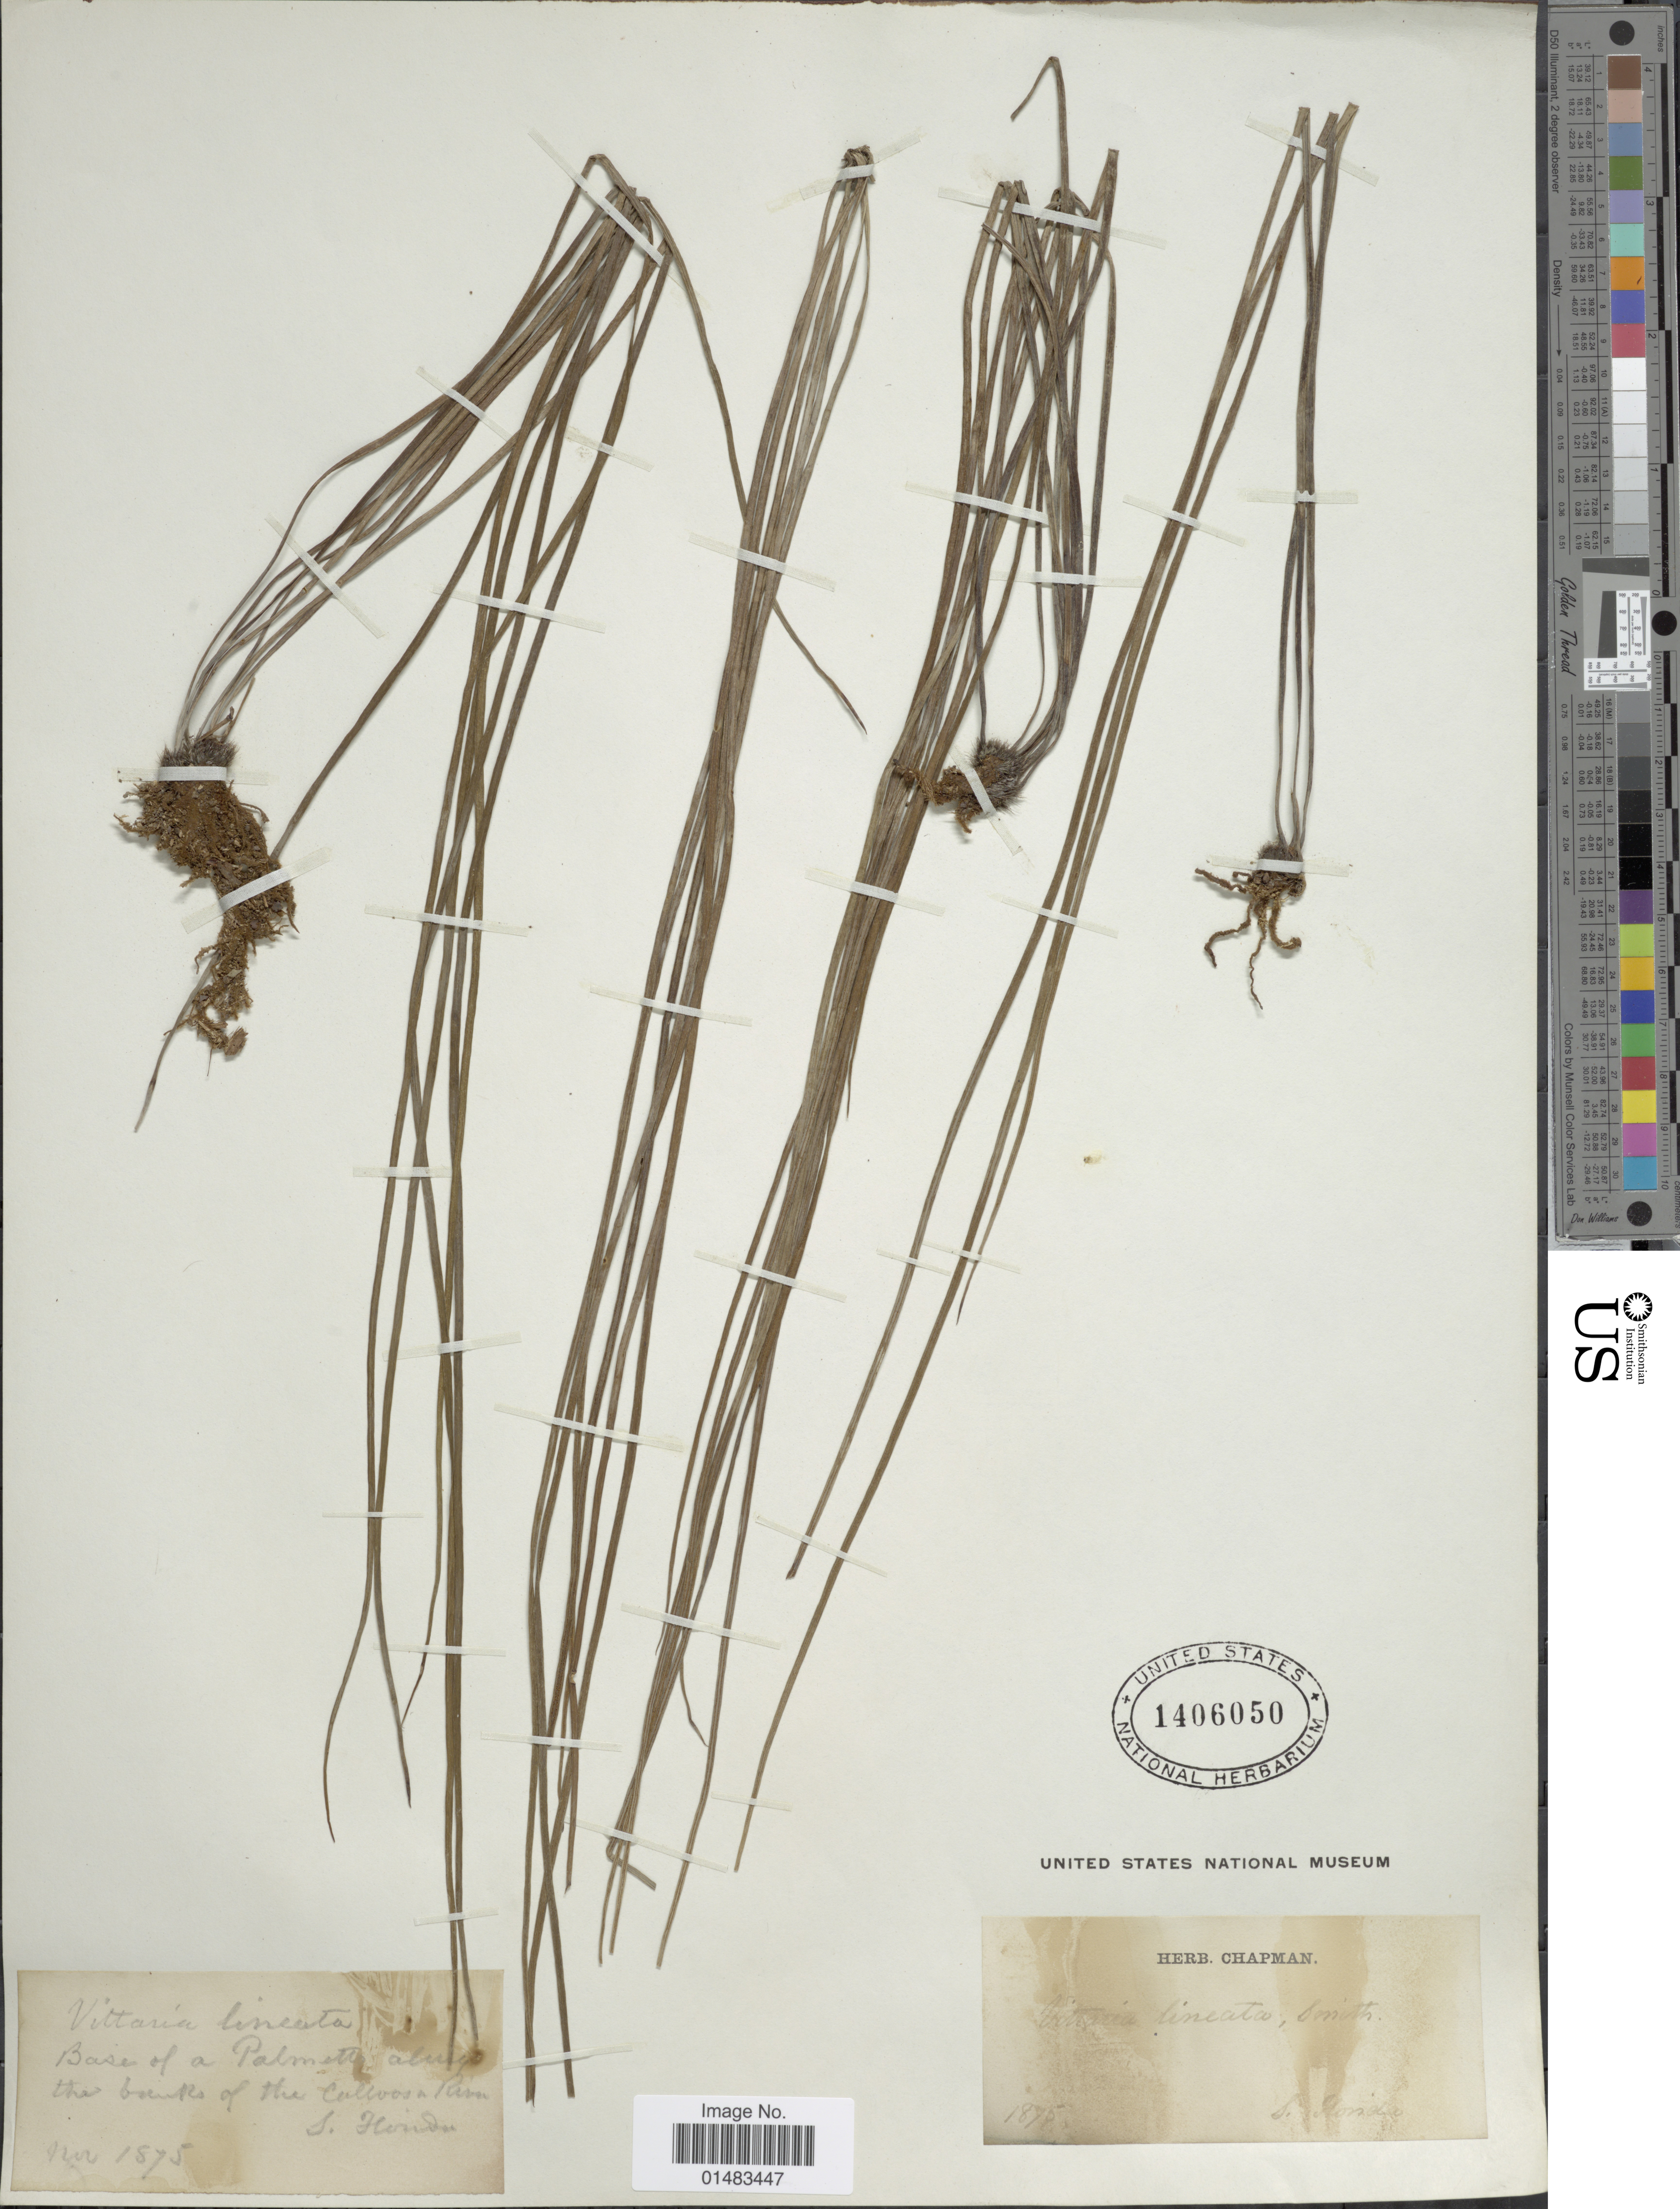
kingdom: Plantae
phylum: Tracheophyta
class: Polypodiopsida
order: Polypodiales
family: Pteridaceae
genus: Vittaria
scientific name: Vittaria lineata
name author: (L.) Sm.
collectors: ex herb. Chapman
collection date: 1875-11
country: United States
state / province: Florida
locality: Base of a Palmetto along the banks of the Caloosa River.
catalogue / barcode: US 1406050